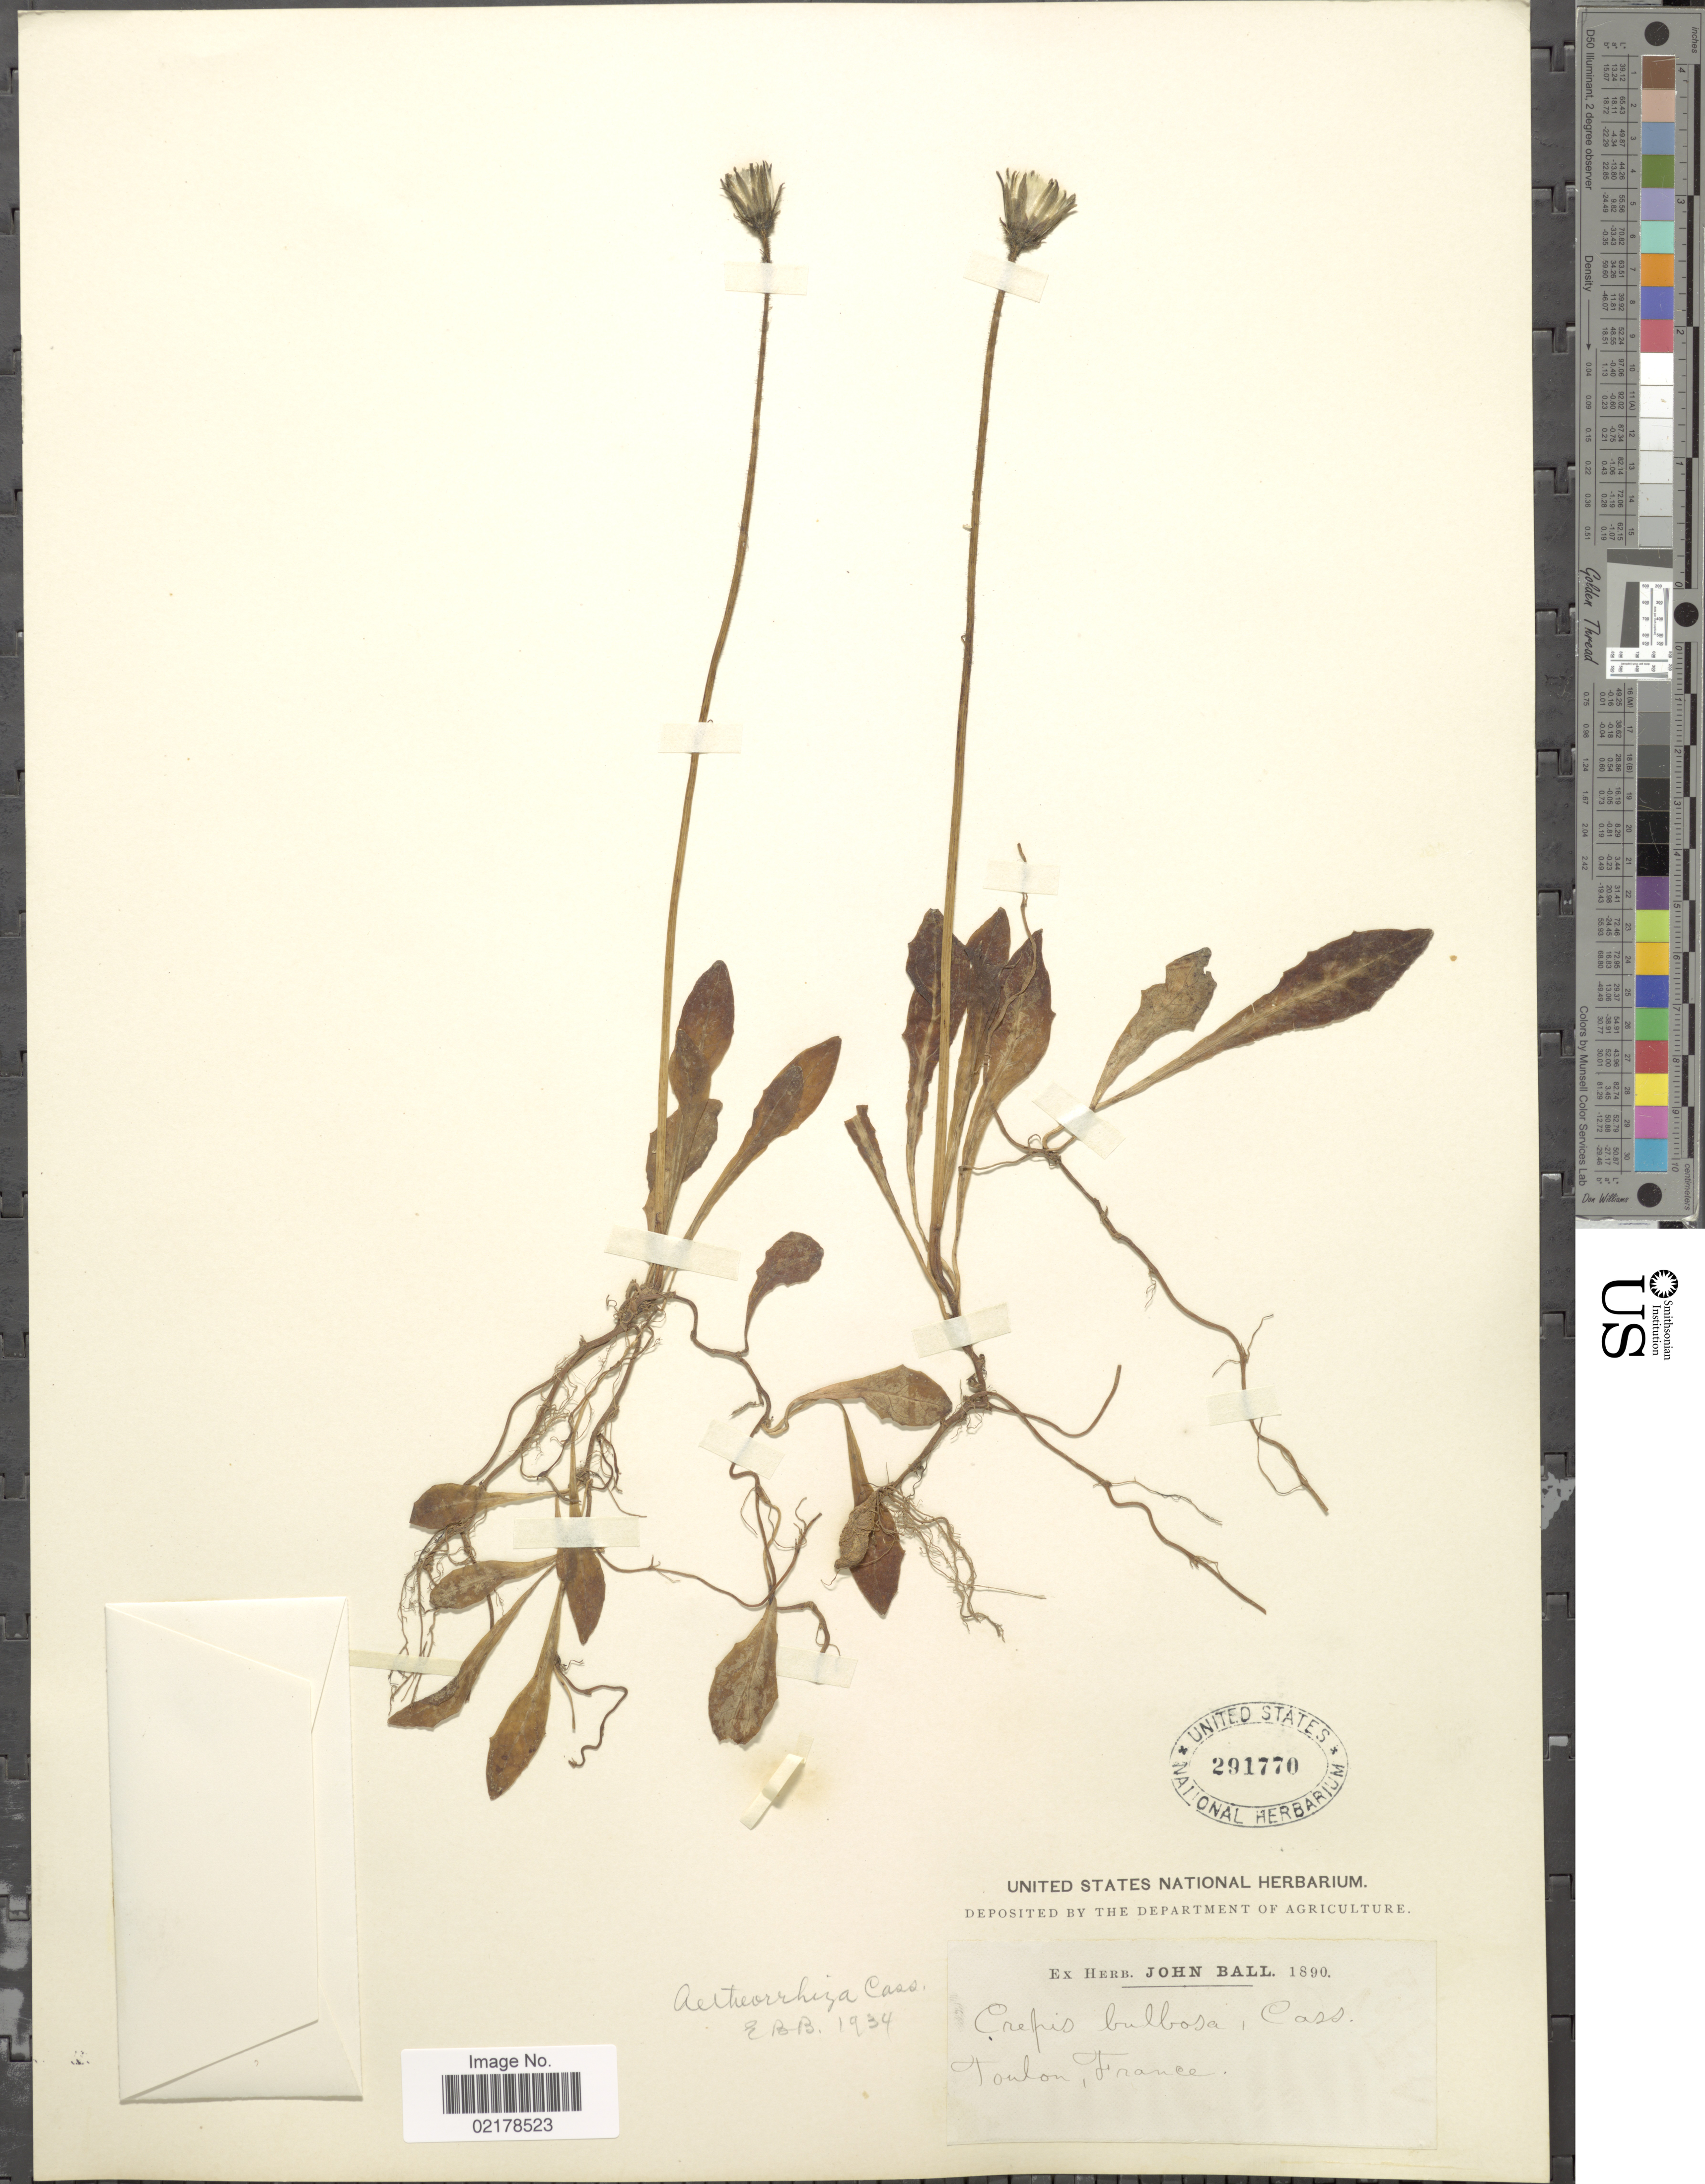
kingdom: Plantae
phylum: Tracheophyta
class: Magnoliopsida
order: Asterales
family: Asteraceae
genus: Aetheorhiza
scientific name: Aetheorhiza bulbosa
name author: (L.) Cass.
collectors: ex herb. John Ball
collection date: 1890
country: France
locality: Toulon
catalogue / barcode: US 291770